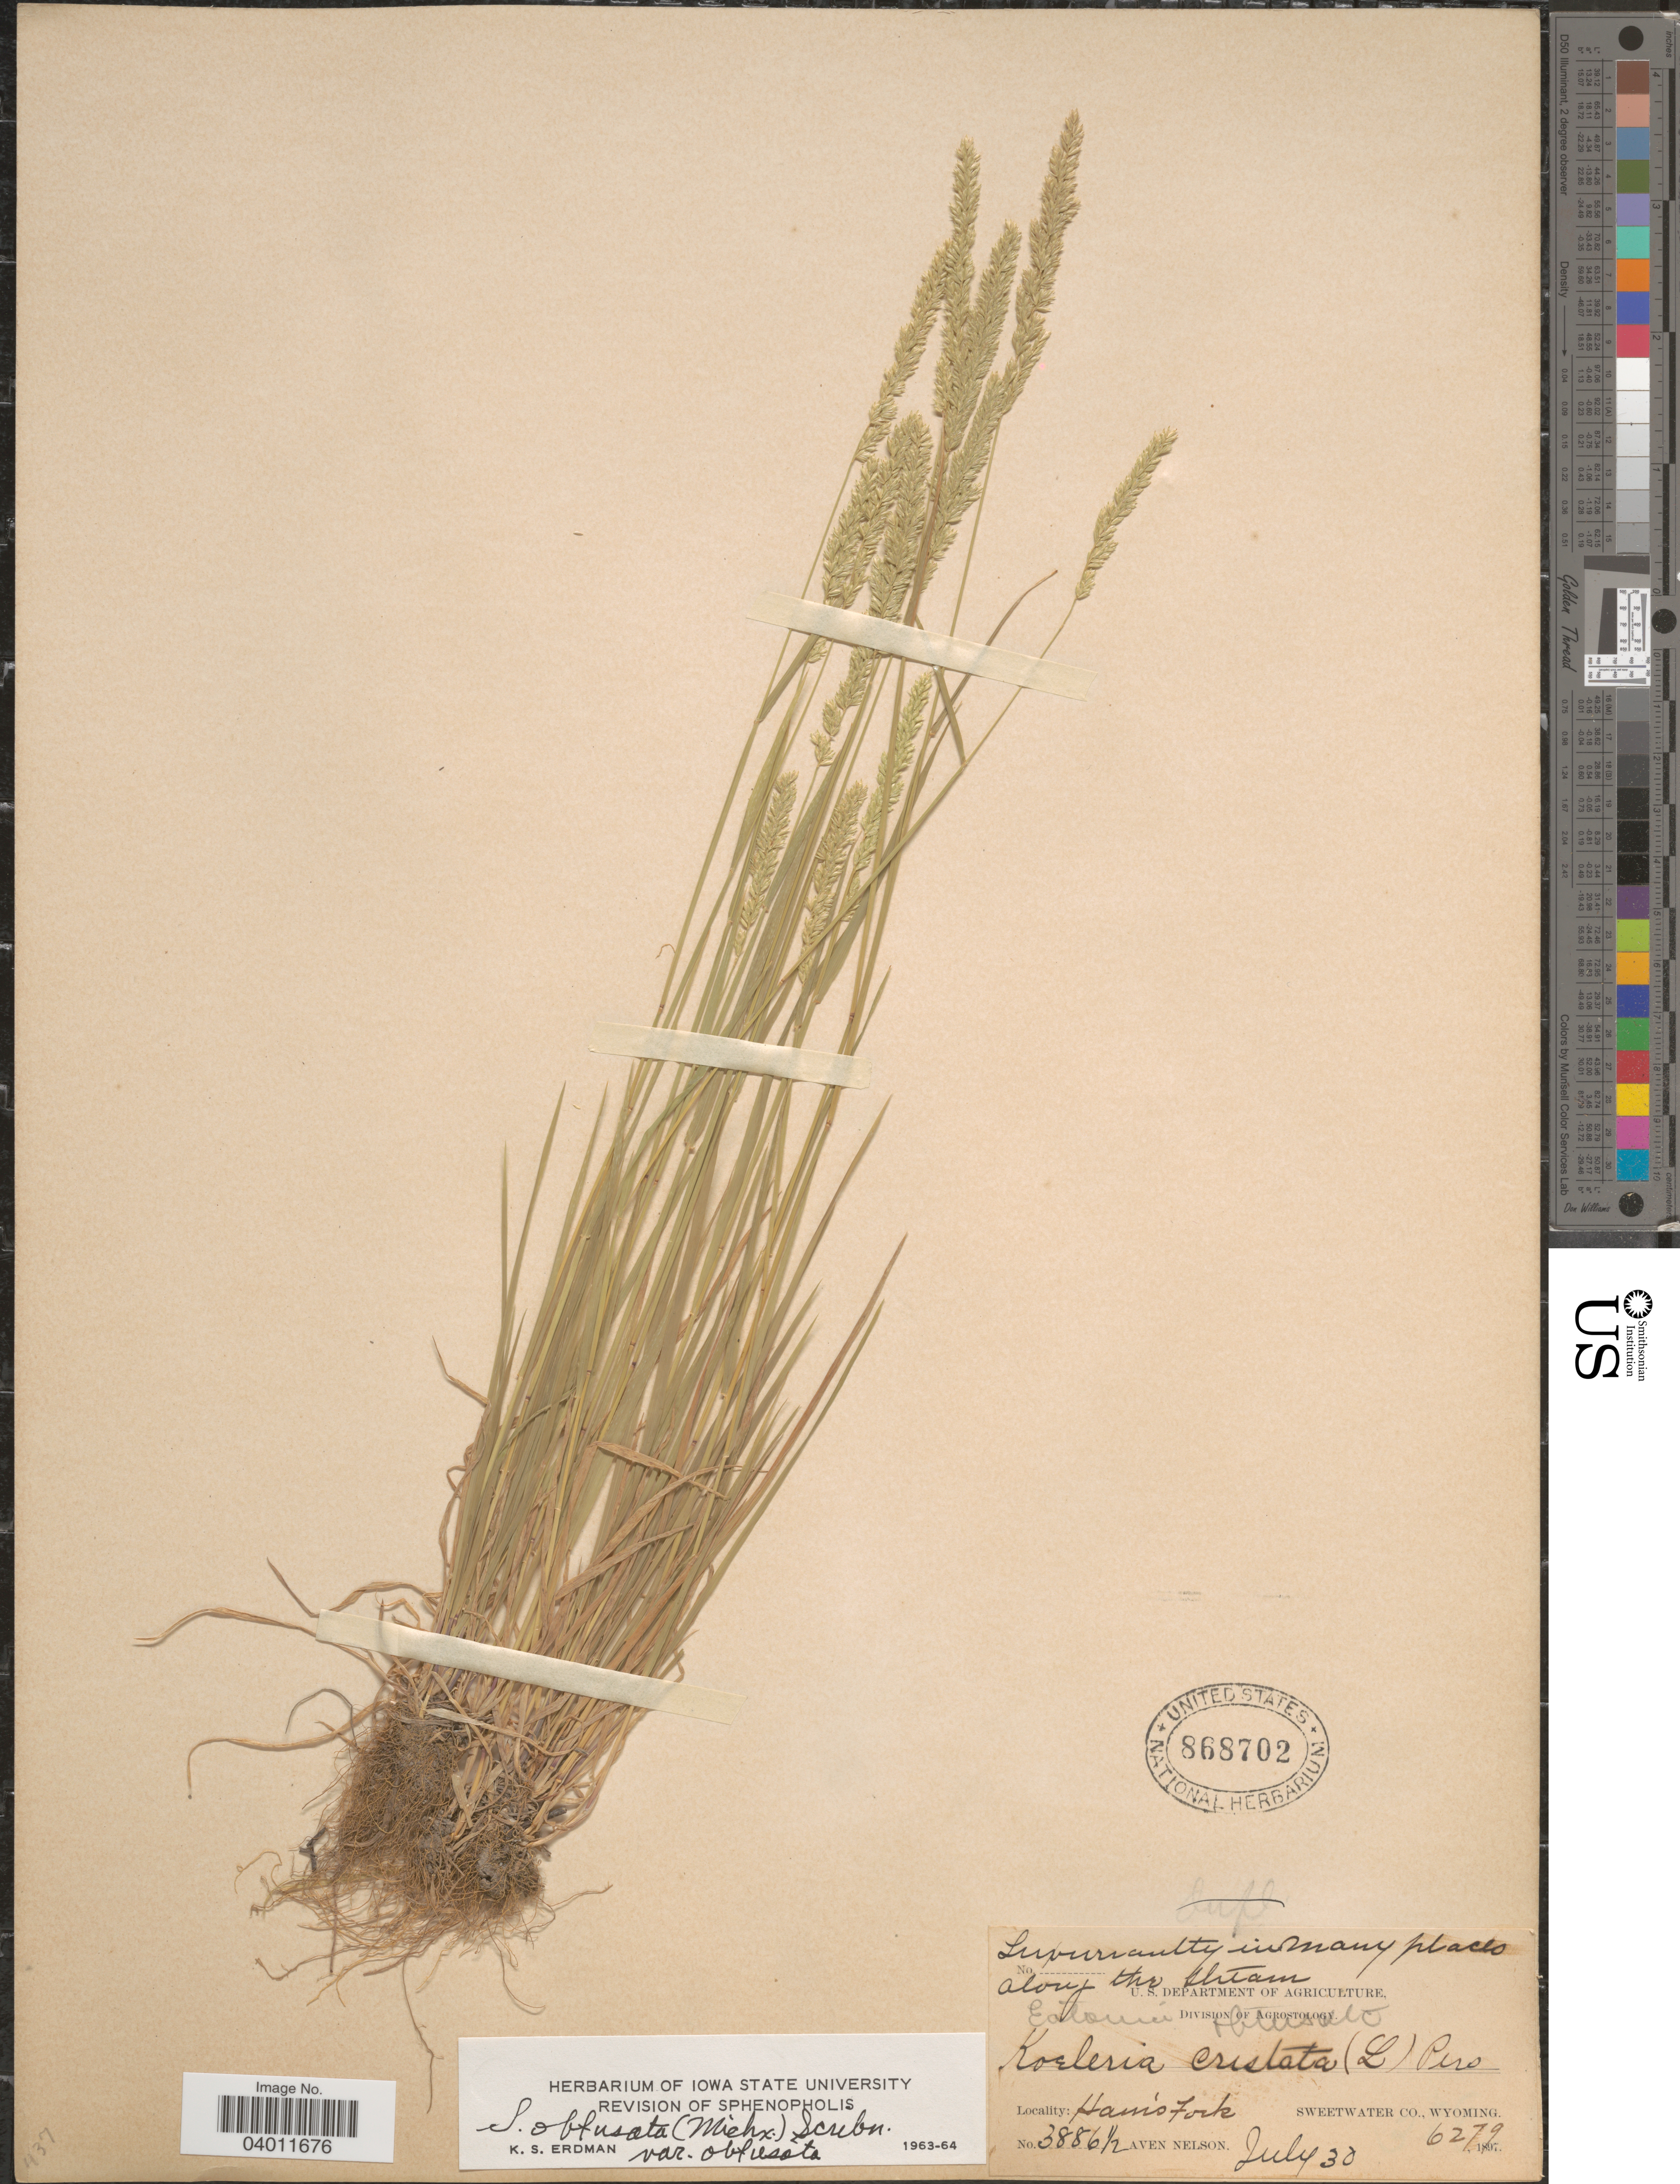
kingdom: Plantae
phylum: Tracheophyta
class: Liliopsida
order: Poales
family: Poaceae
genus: Sphenopholis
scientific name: Sphenopholis obtusata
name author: (Michx.) Scribn.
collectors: A. Nelson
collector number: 3886½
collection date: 1897-07-30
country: United States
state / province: Wyoming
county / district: Sweetwater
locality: In many places along the stream Ham's Fork. Sweetwater Co.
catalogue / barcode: US 868702